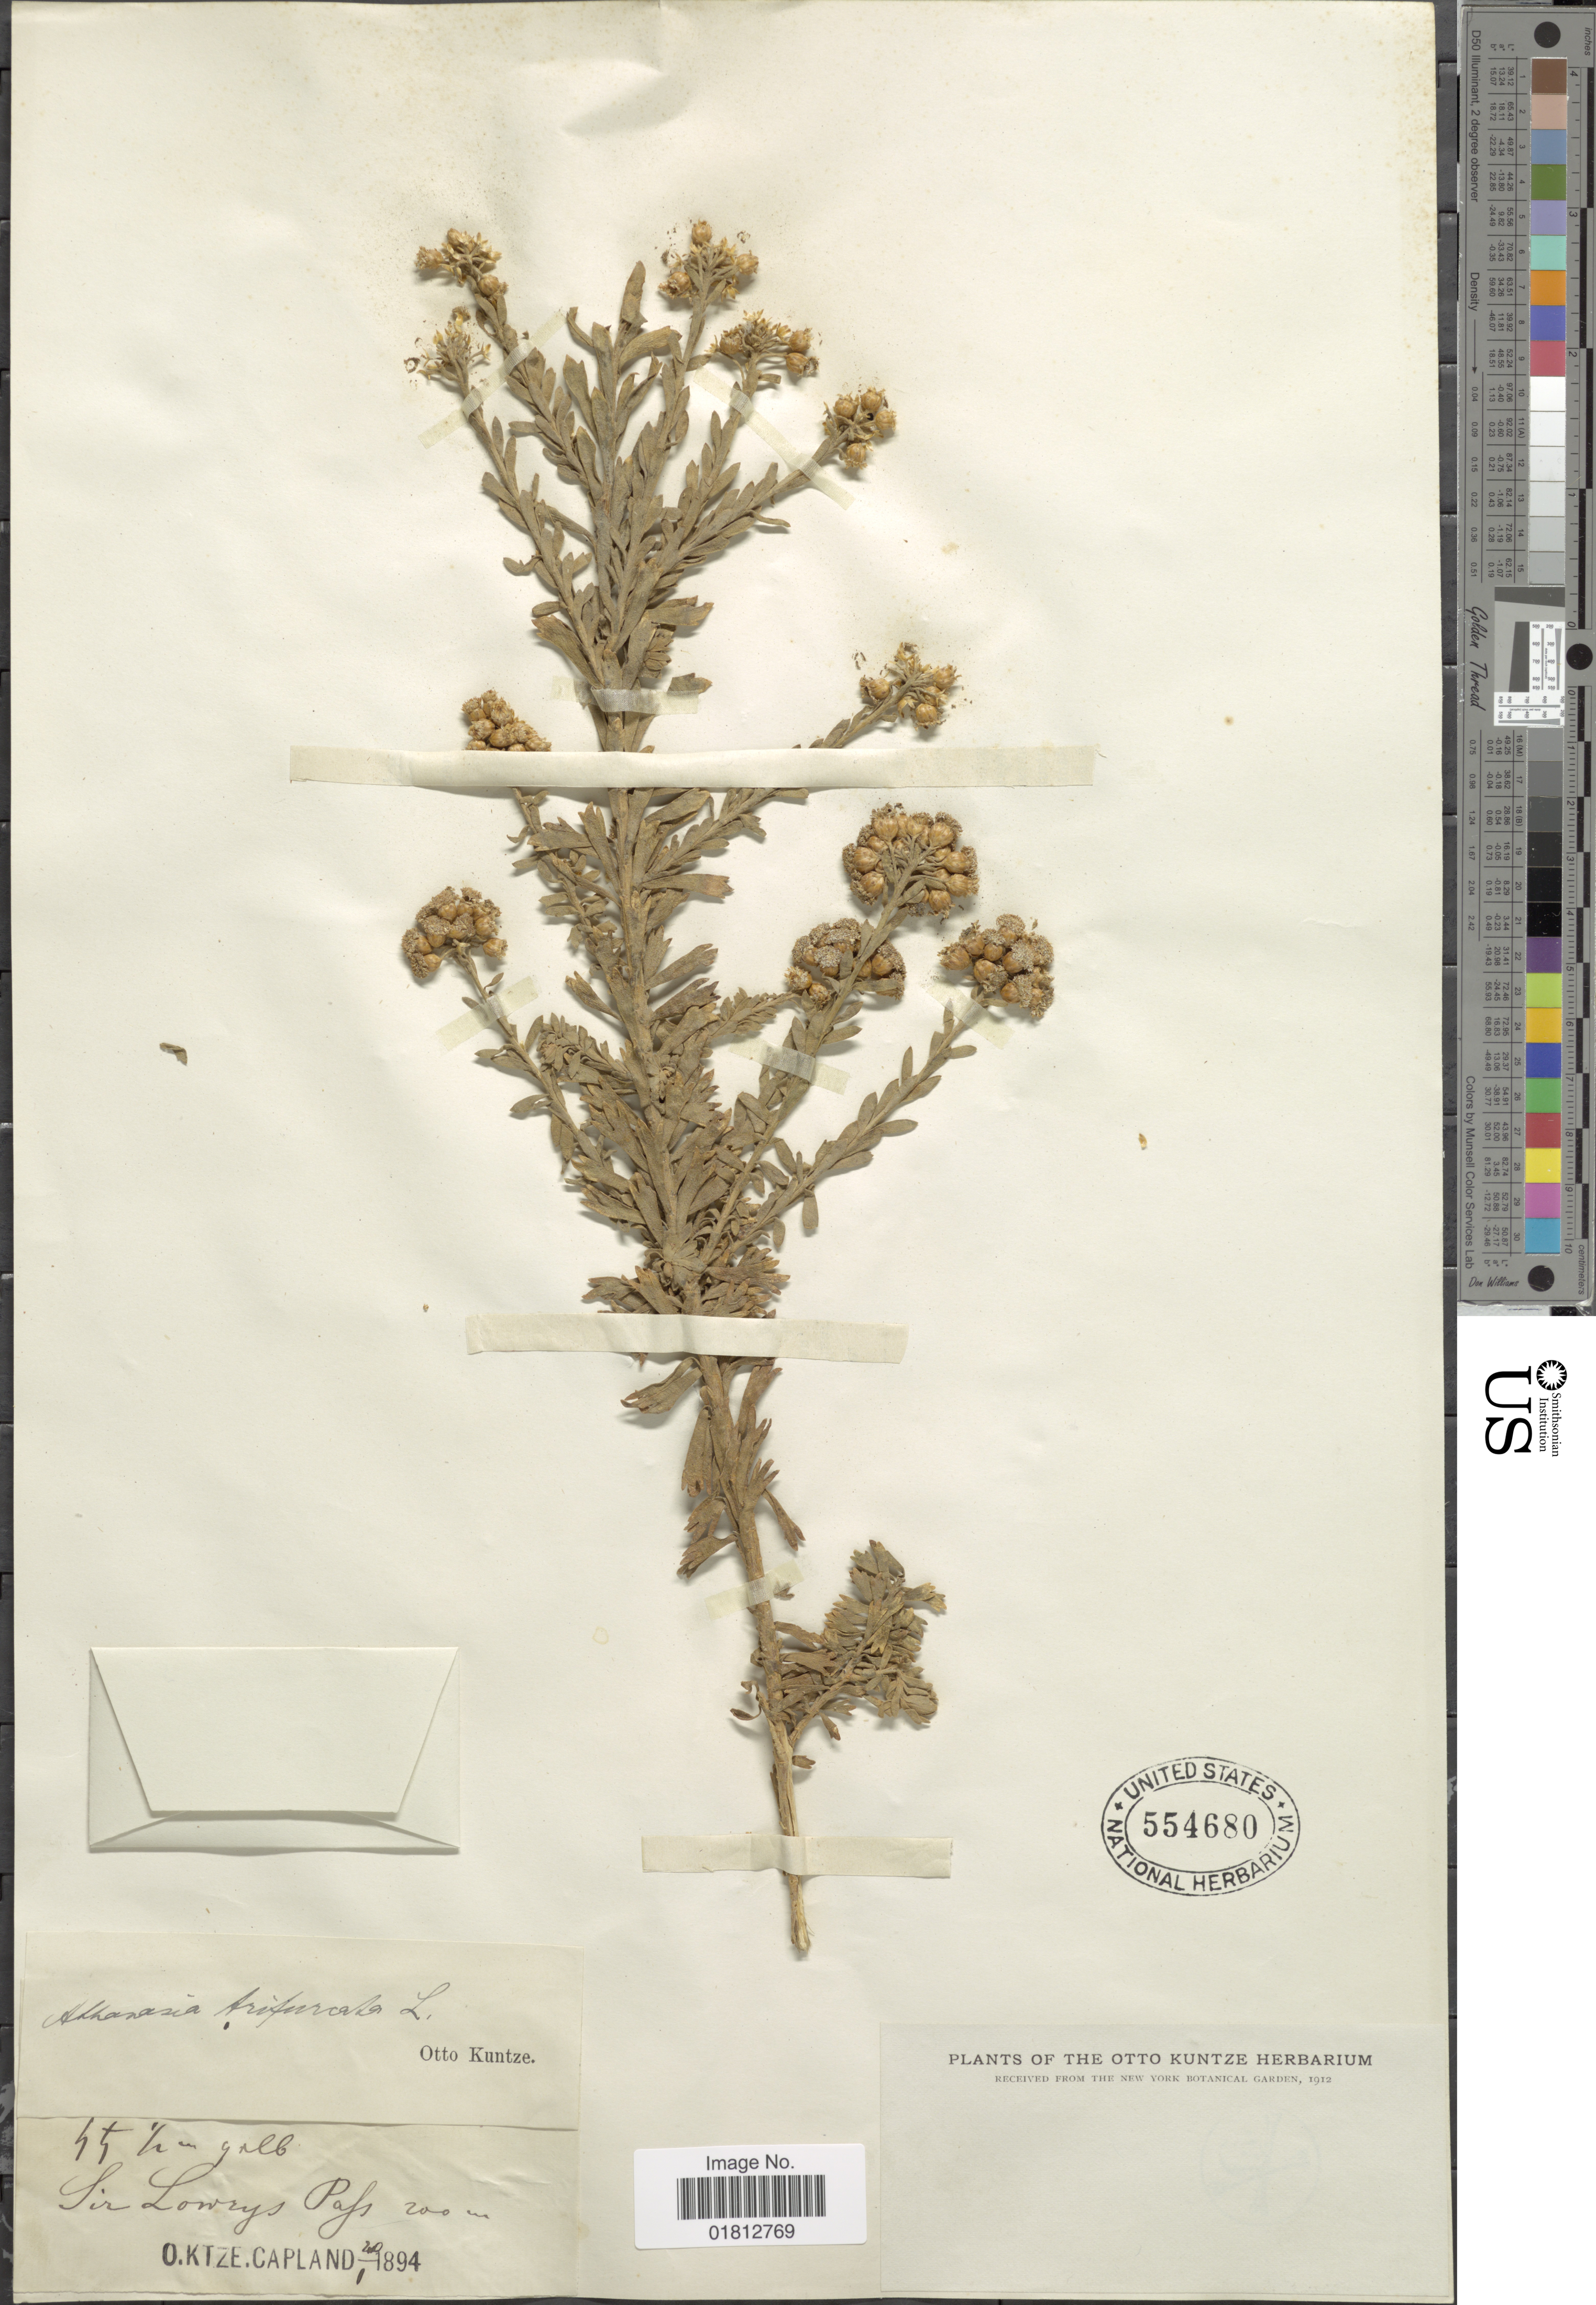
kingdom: Plantae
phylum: Tracheophyta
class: Magnoliopsida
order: Asterales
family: Asteraceae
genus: Athanasia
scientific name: Athanasia trifurcata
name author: (L.) L.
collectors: C.E.O. Kuntze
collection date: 1894-01-20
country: South Africa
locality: Sir Lowrys Pass, Capland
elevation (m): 200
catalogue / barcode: US 554680